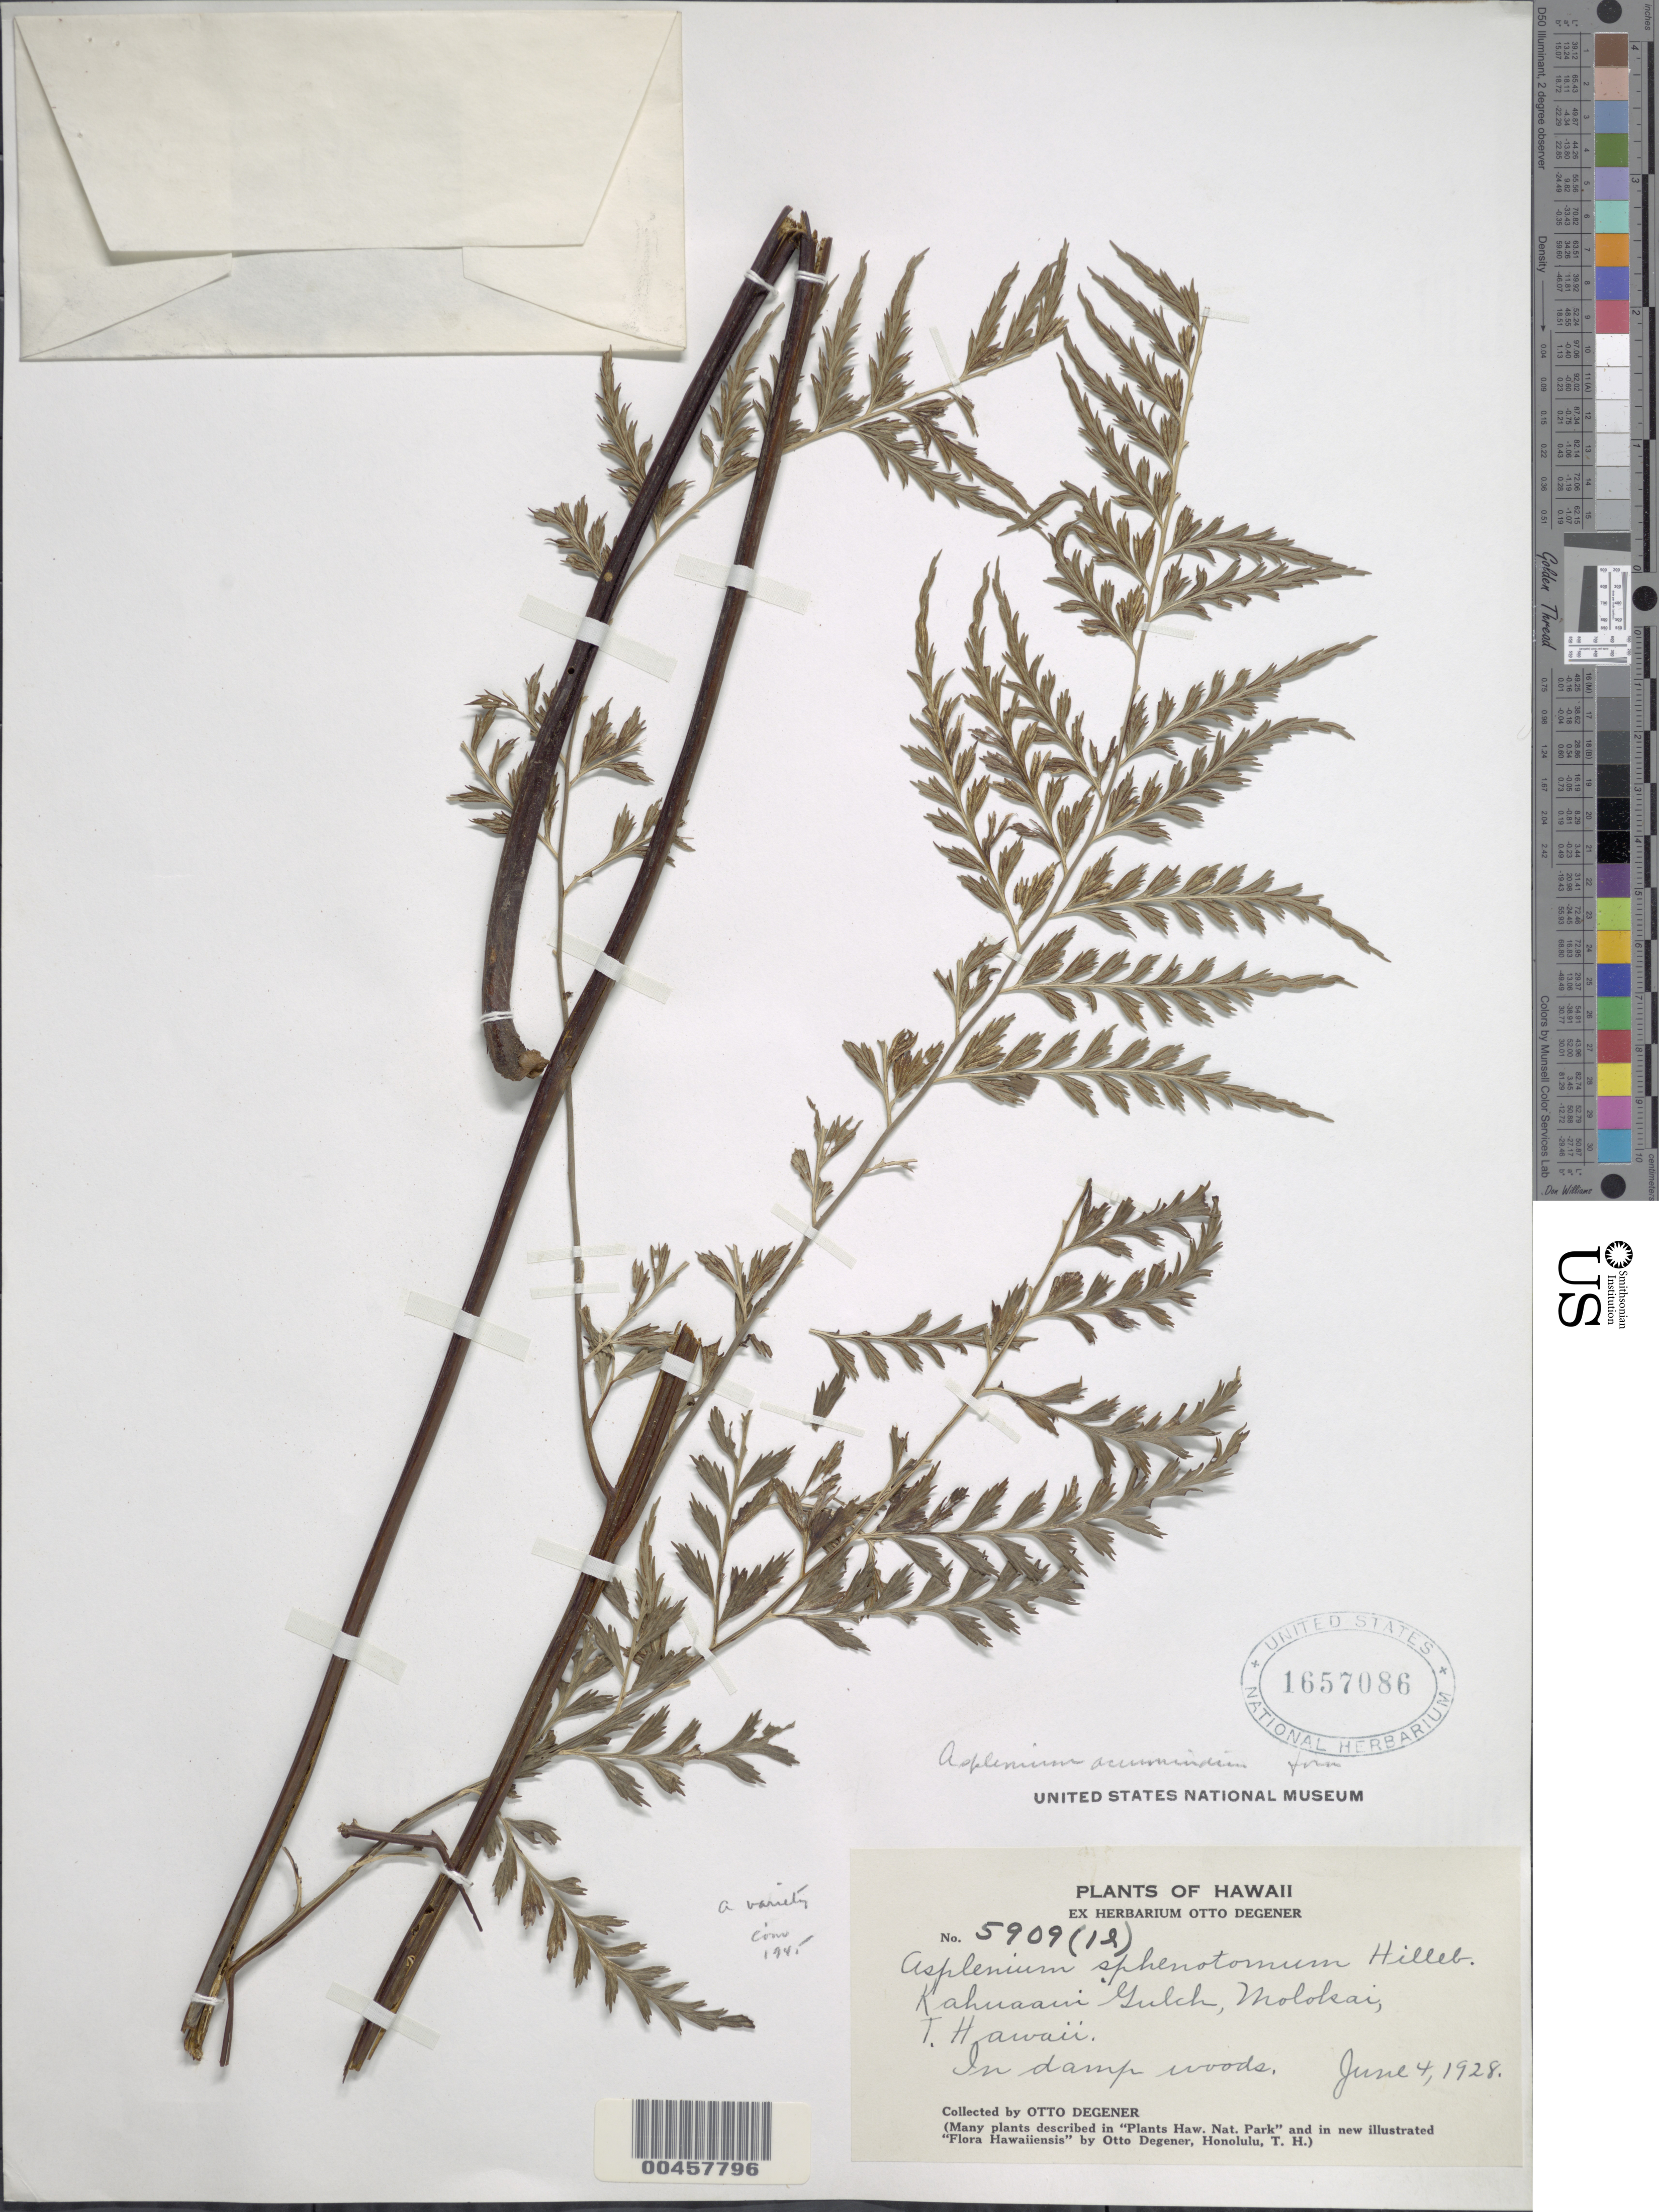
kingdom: Plantae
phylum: Tracheophyta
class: Polypodiopsida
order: Polypodiales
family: Aspleniaceae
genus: Asplenium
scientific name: Asplenium acuminatum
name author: Hook. & Arn.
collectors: O. Degener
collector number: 5909 (1e)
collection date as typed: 4 Jun 1928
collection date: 1928-06-04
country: United States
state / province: Hawaii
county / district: Maui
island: Moloka'i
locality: Kahuaaui Gulch, Molokai, T. Hawaii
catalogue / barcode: US 1657086